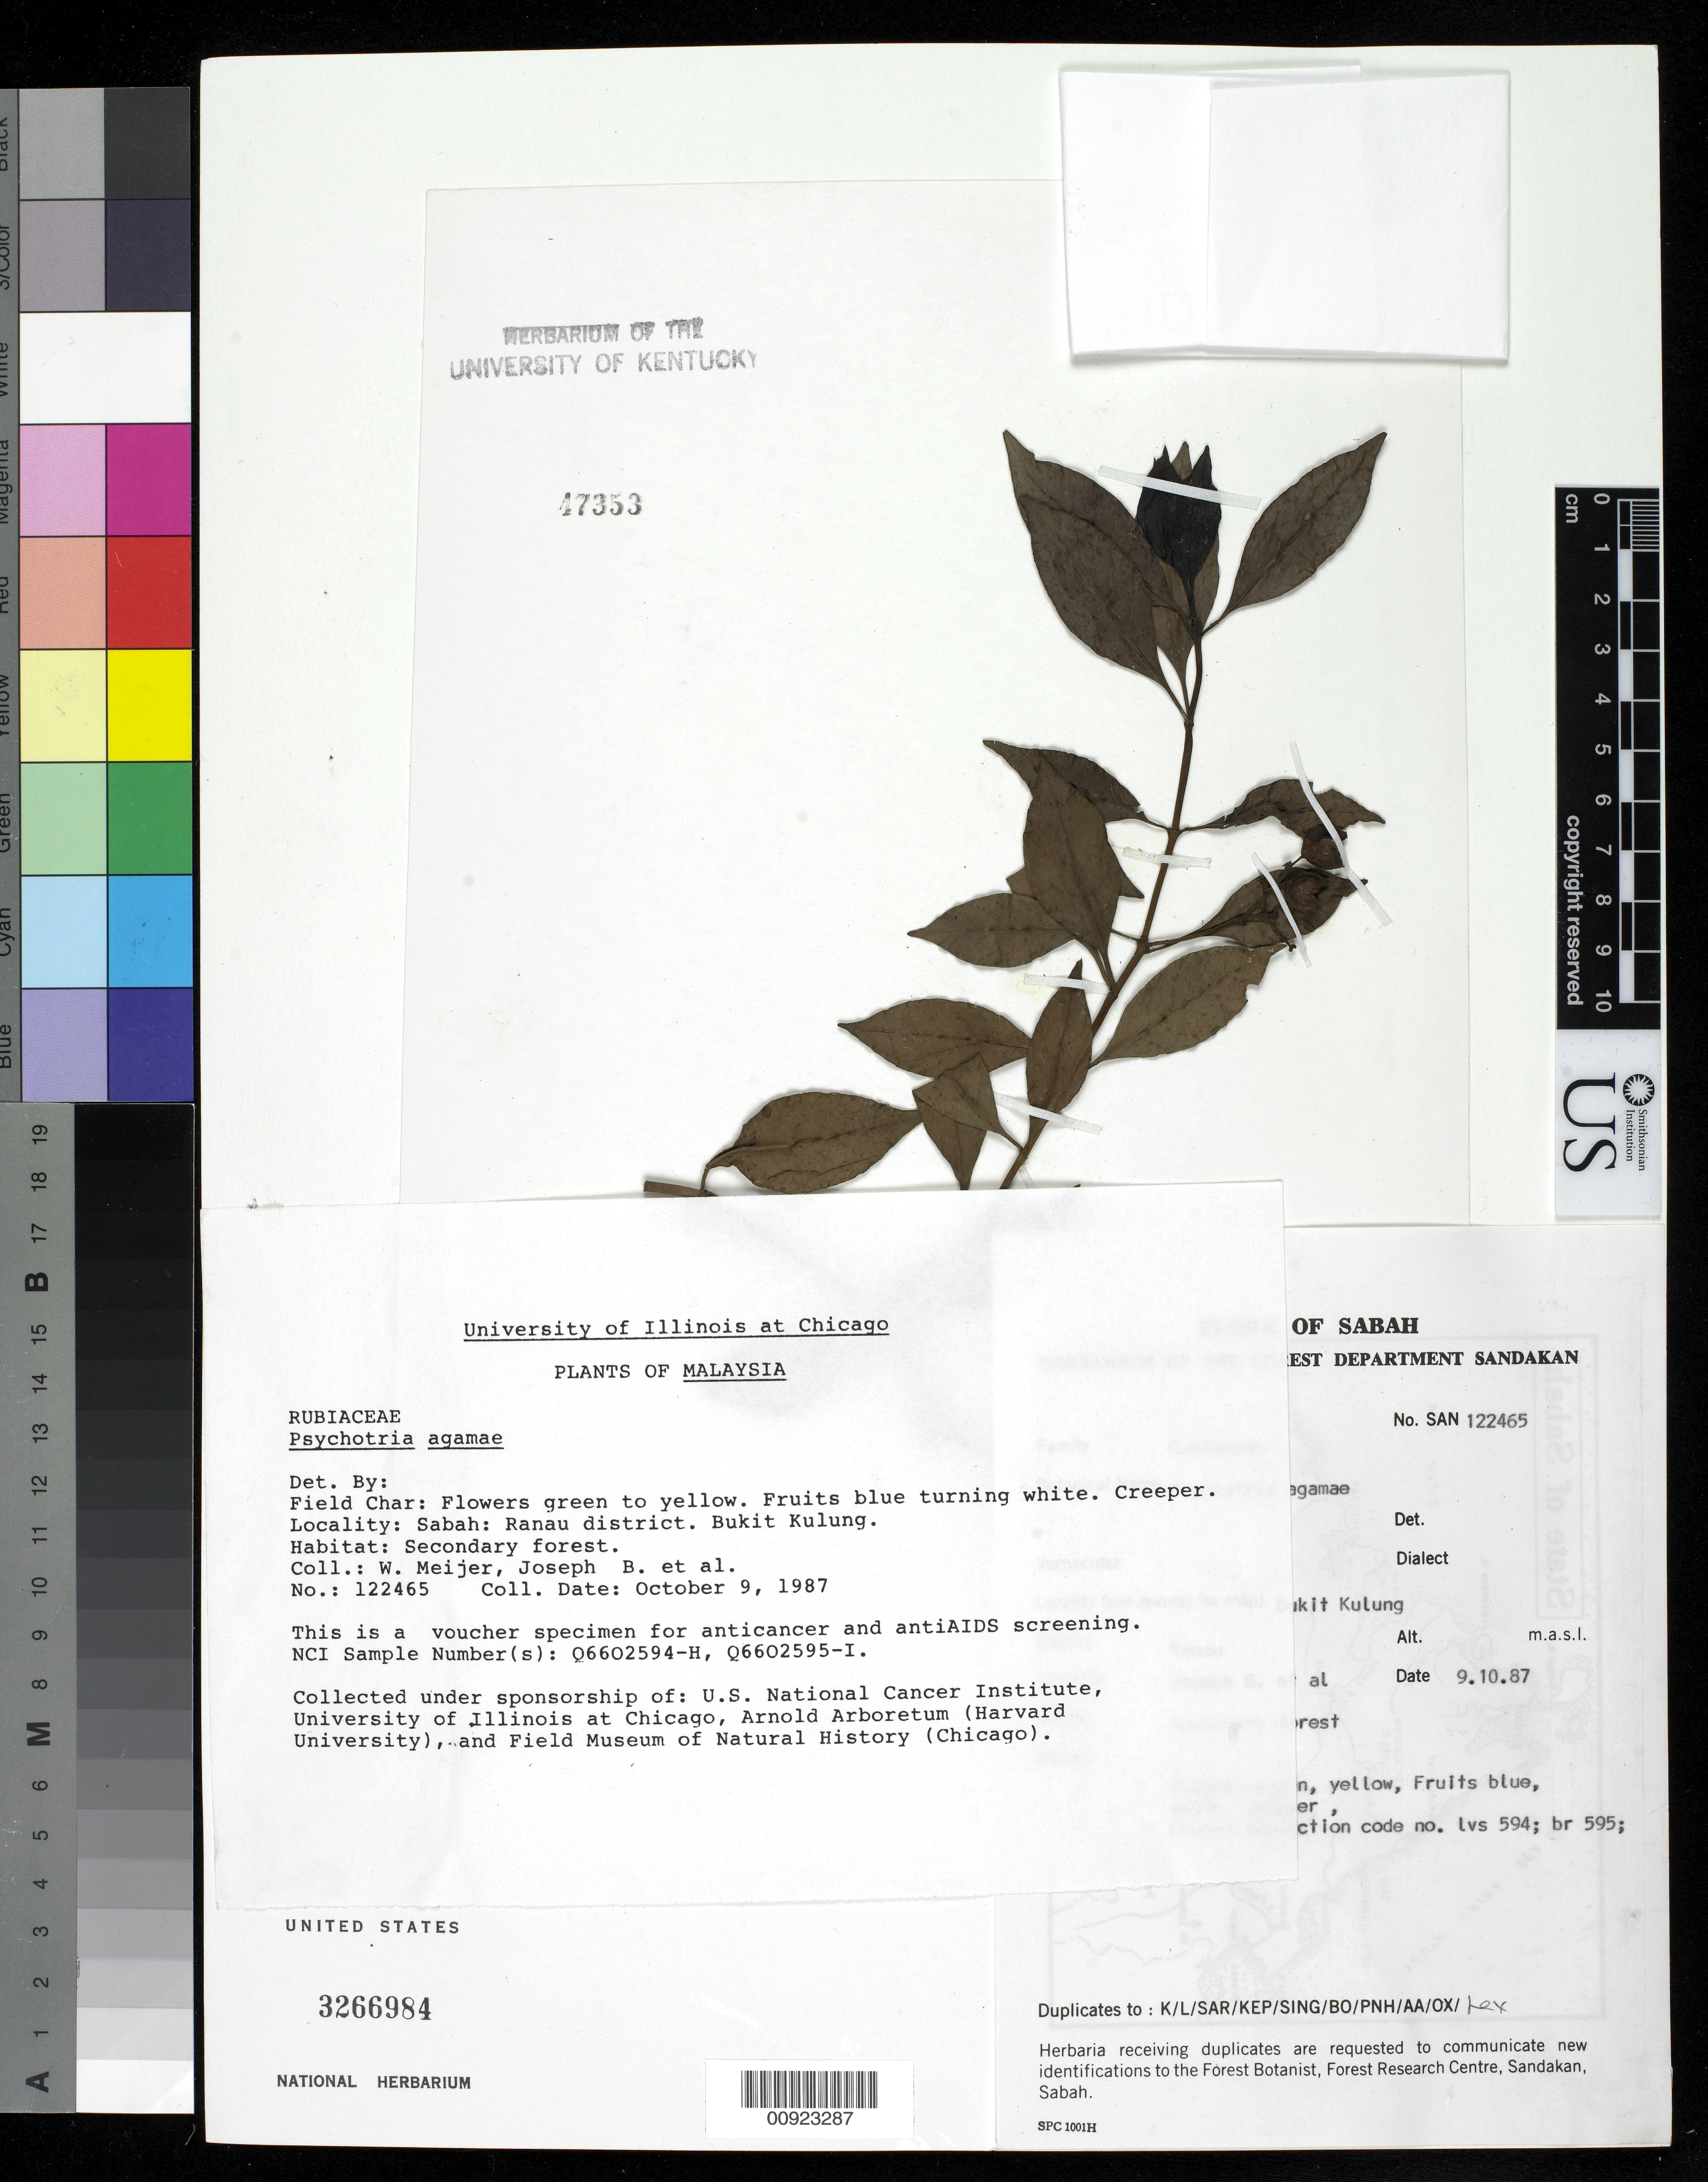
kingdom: Plantae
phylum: Tracheophyta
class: Magnoliopsida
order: Gentianales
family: Rubiaceae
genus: Psychotria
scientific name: Psychotria agamae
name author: Merr.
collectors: W. Meijer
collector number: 122465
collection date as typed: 09 Oct 1987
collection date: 1987-10-09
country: Malaysia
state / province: Sabah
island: Borneo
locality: Sabah: Ranau district. Bukit Kulung.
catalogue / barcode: US 3266984